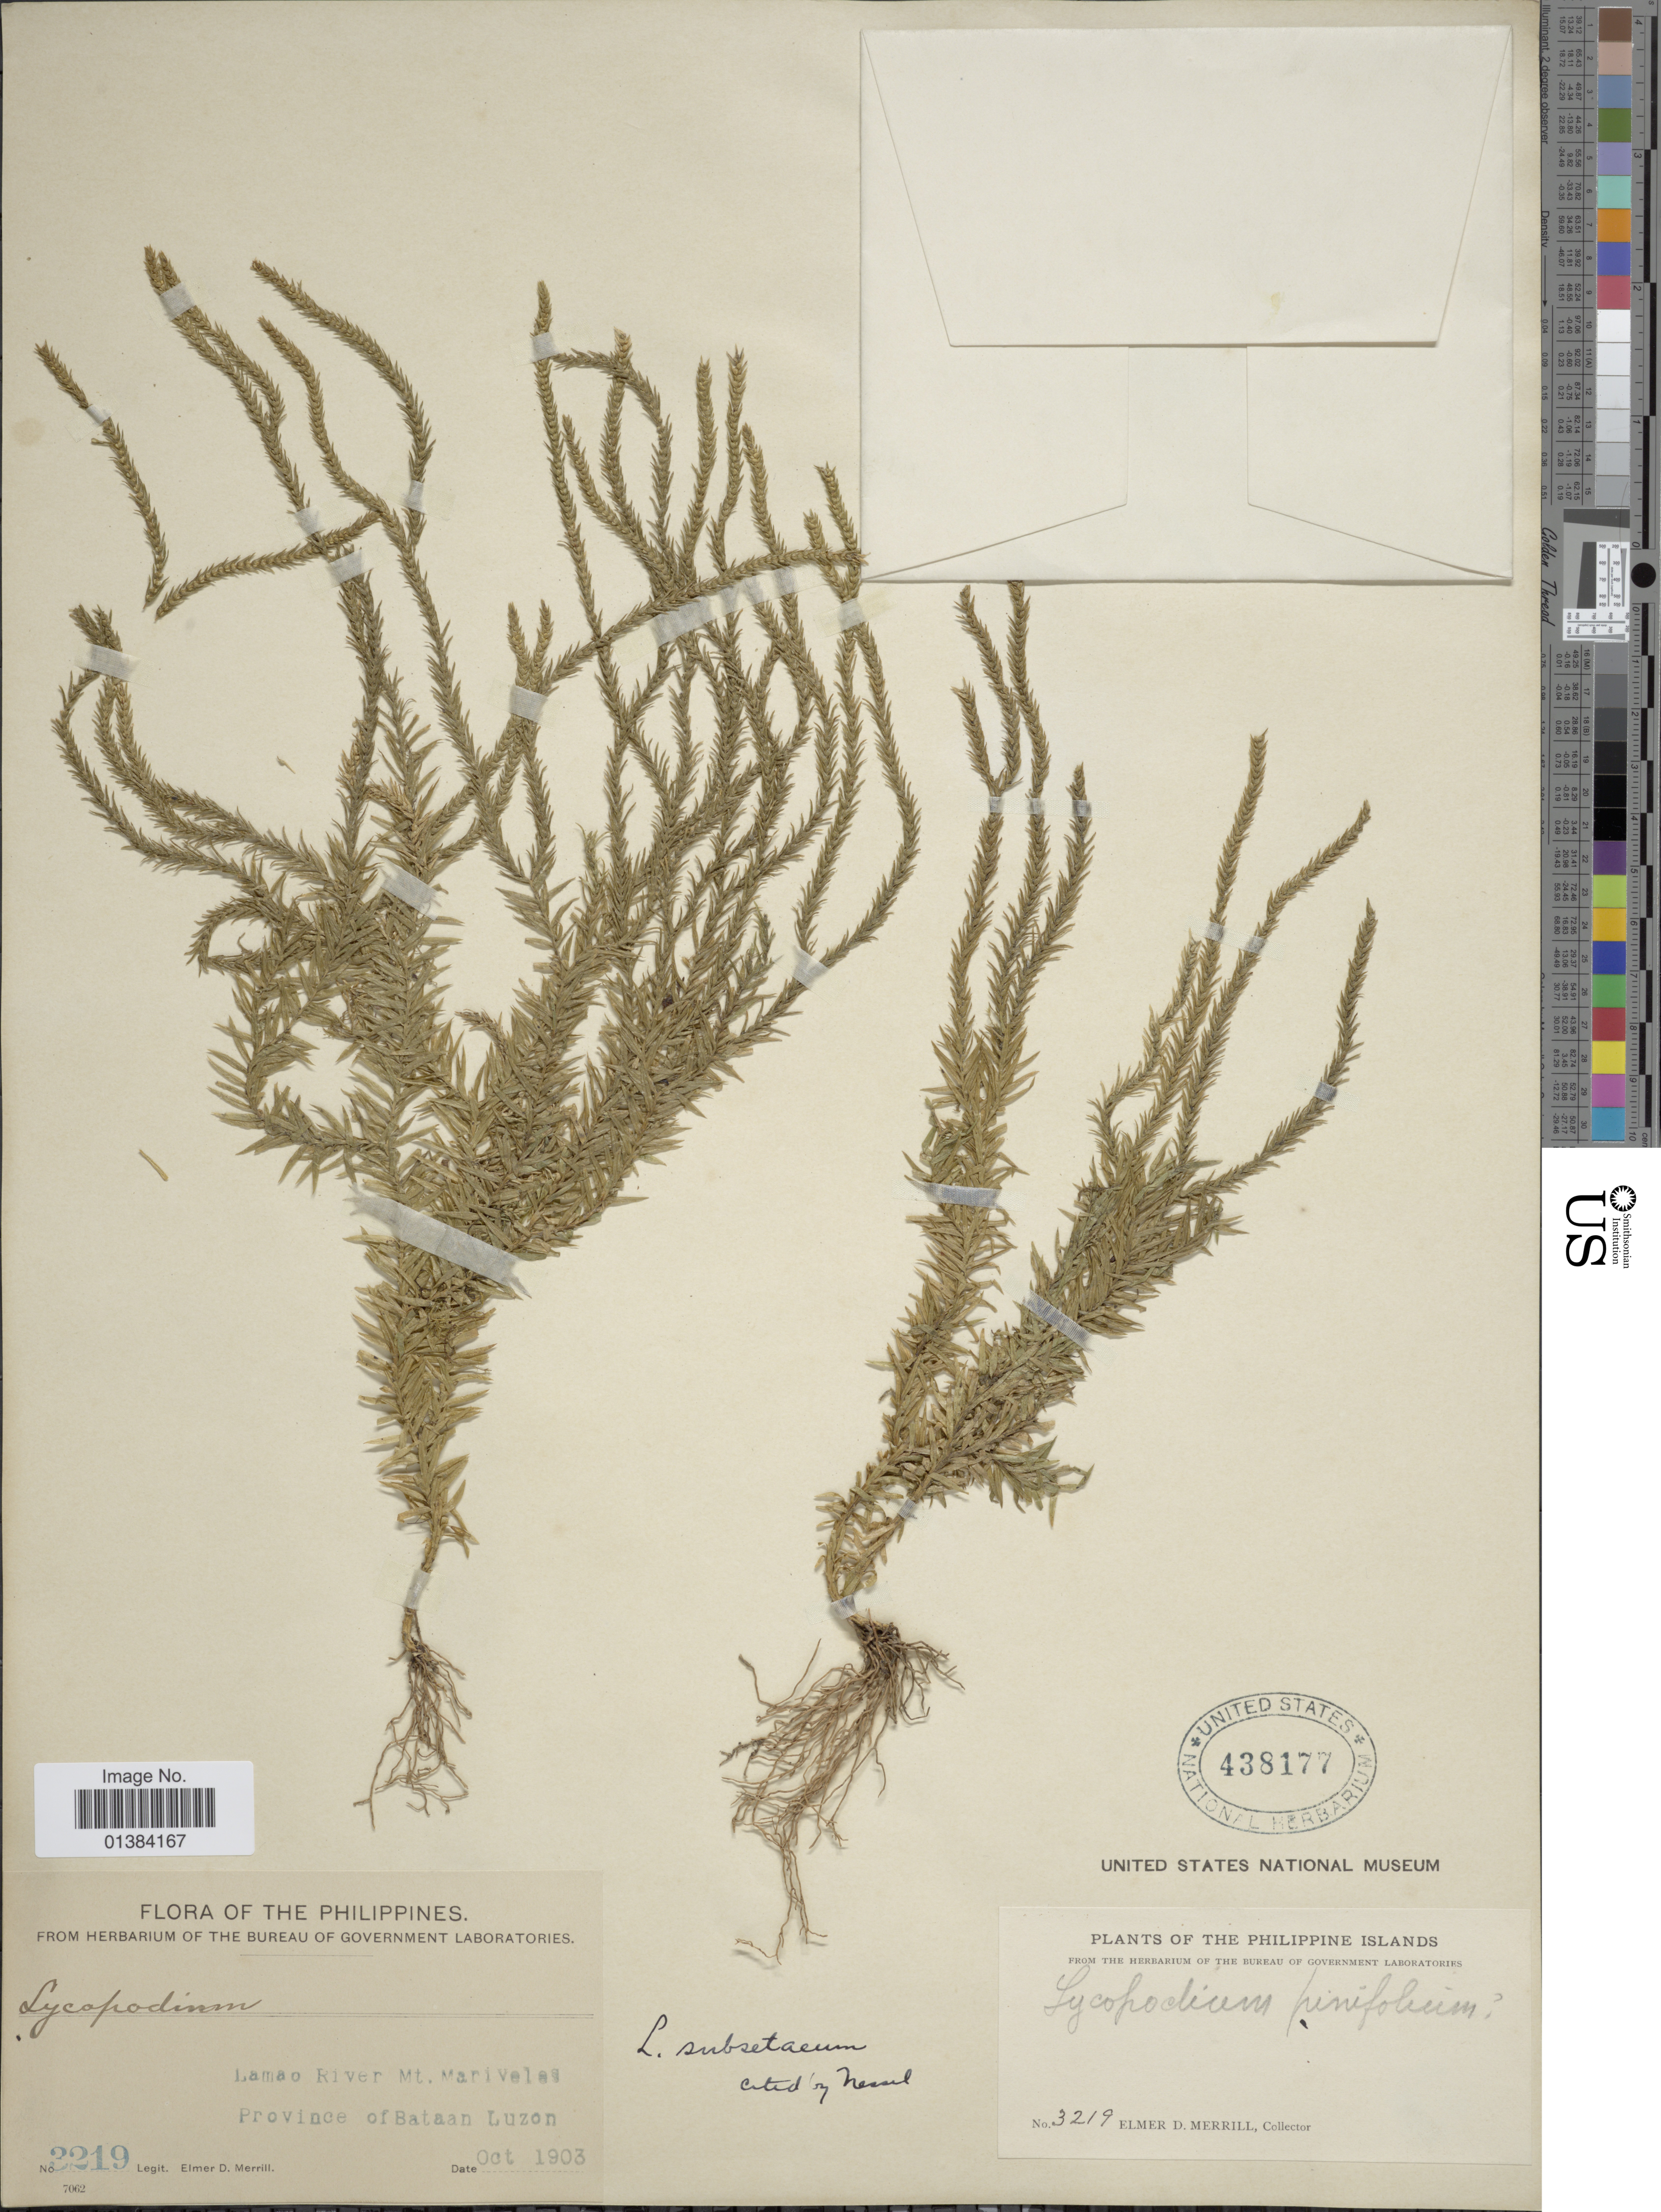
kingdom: Plantae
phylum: Tracheophyta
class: Lycopodiopsida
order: Lycopodiales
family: Lycopodiaceae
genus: Phlegmariurus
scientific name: Phlegmariurus proliferus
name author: (Blume) A. R. Field & Bostock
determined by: Field, A. R.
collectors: E. D. Merrill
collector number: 3219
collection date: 1903-10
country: Philippines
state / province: Central Luzon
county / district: Bataan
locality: Lamao River, Mt. Mariveles, Central Luzon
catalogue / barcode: US 438177